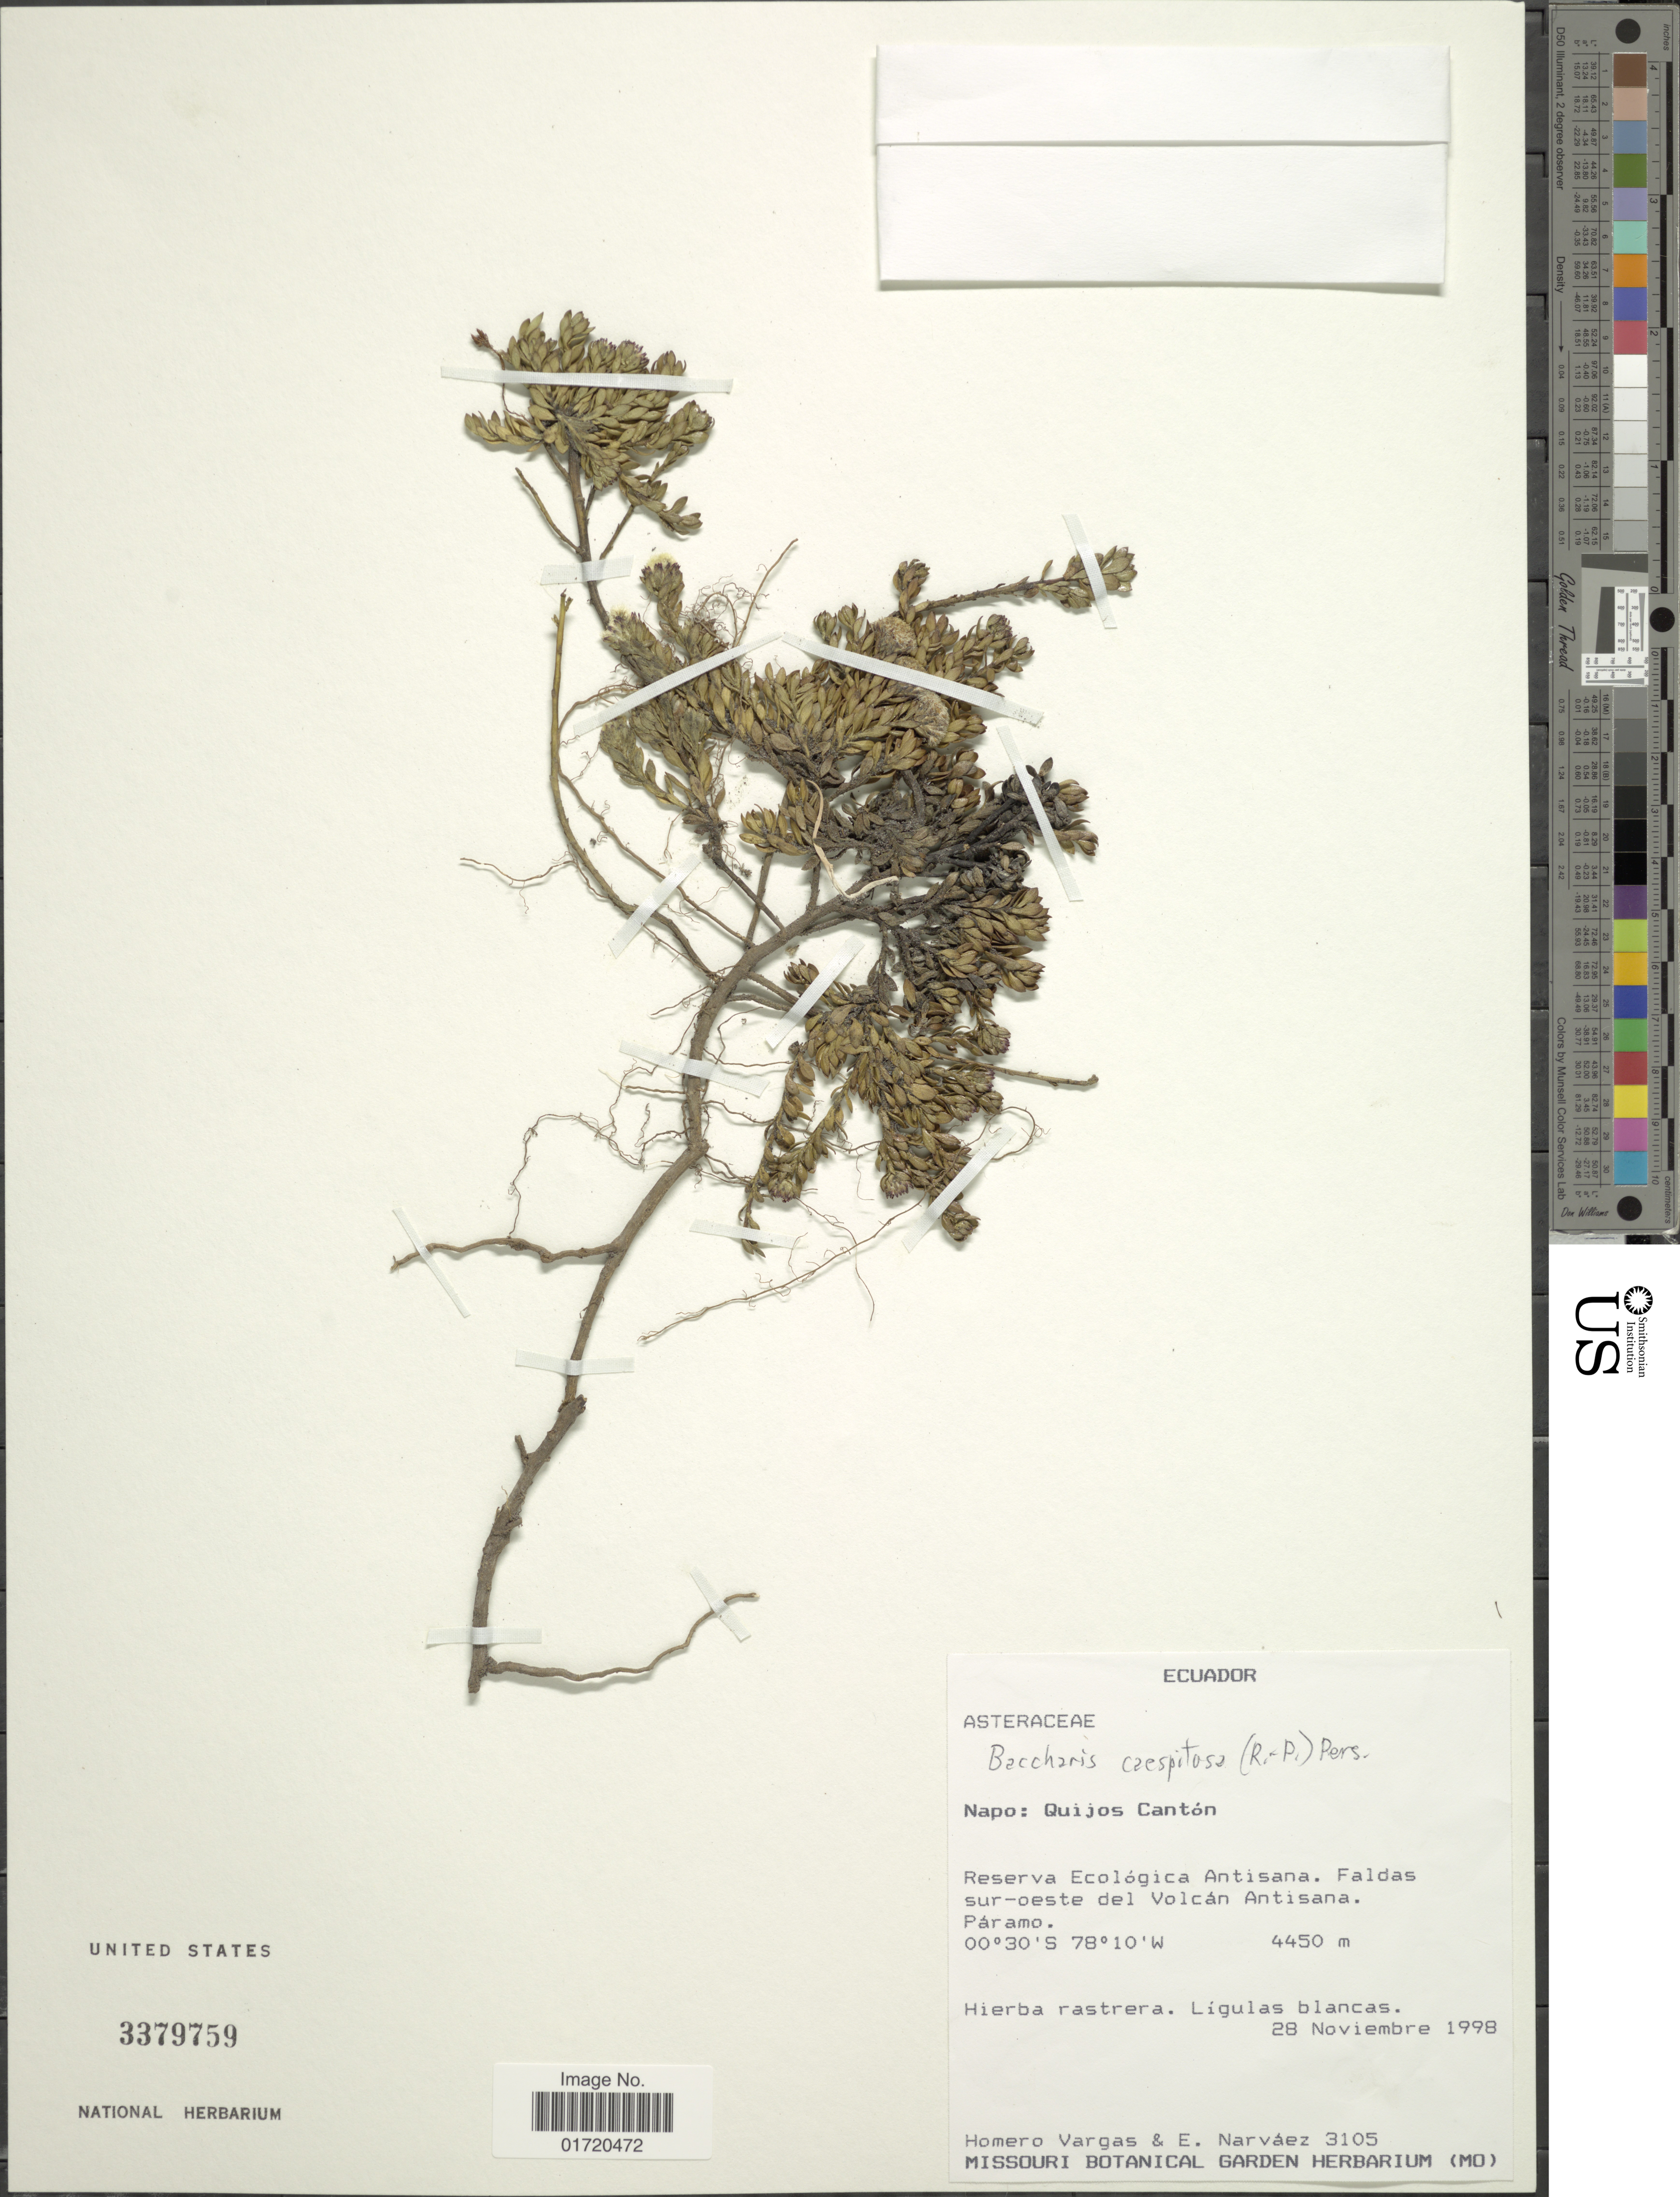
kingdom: Plantae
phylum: Tracheophyta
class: Magnoliopsida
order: Asterales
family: Asteraceae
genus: Baccharis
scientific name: Baccharis caespitosa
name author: (Ruiz & Pav.) Pers.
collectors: H. Vargas & E. Narváez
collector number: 3105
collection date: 1998-11-28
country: Ecuador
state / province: Napo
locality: Quijos Canton. Reserva Ecologica Antisana. Faldas sur-oeste del Volcan Antsana.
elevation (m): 4450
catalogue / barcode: US 3379759